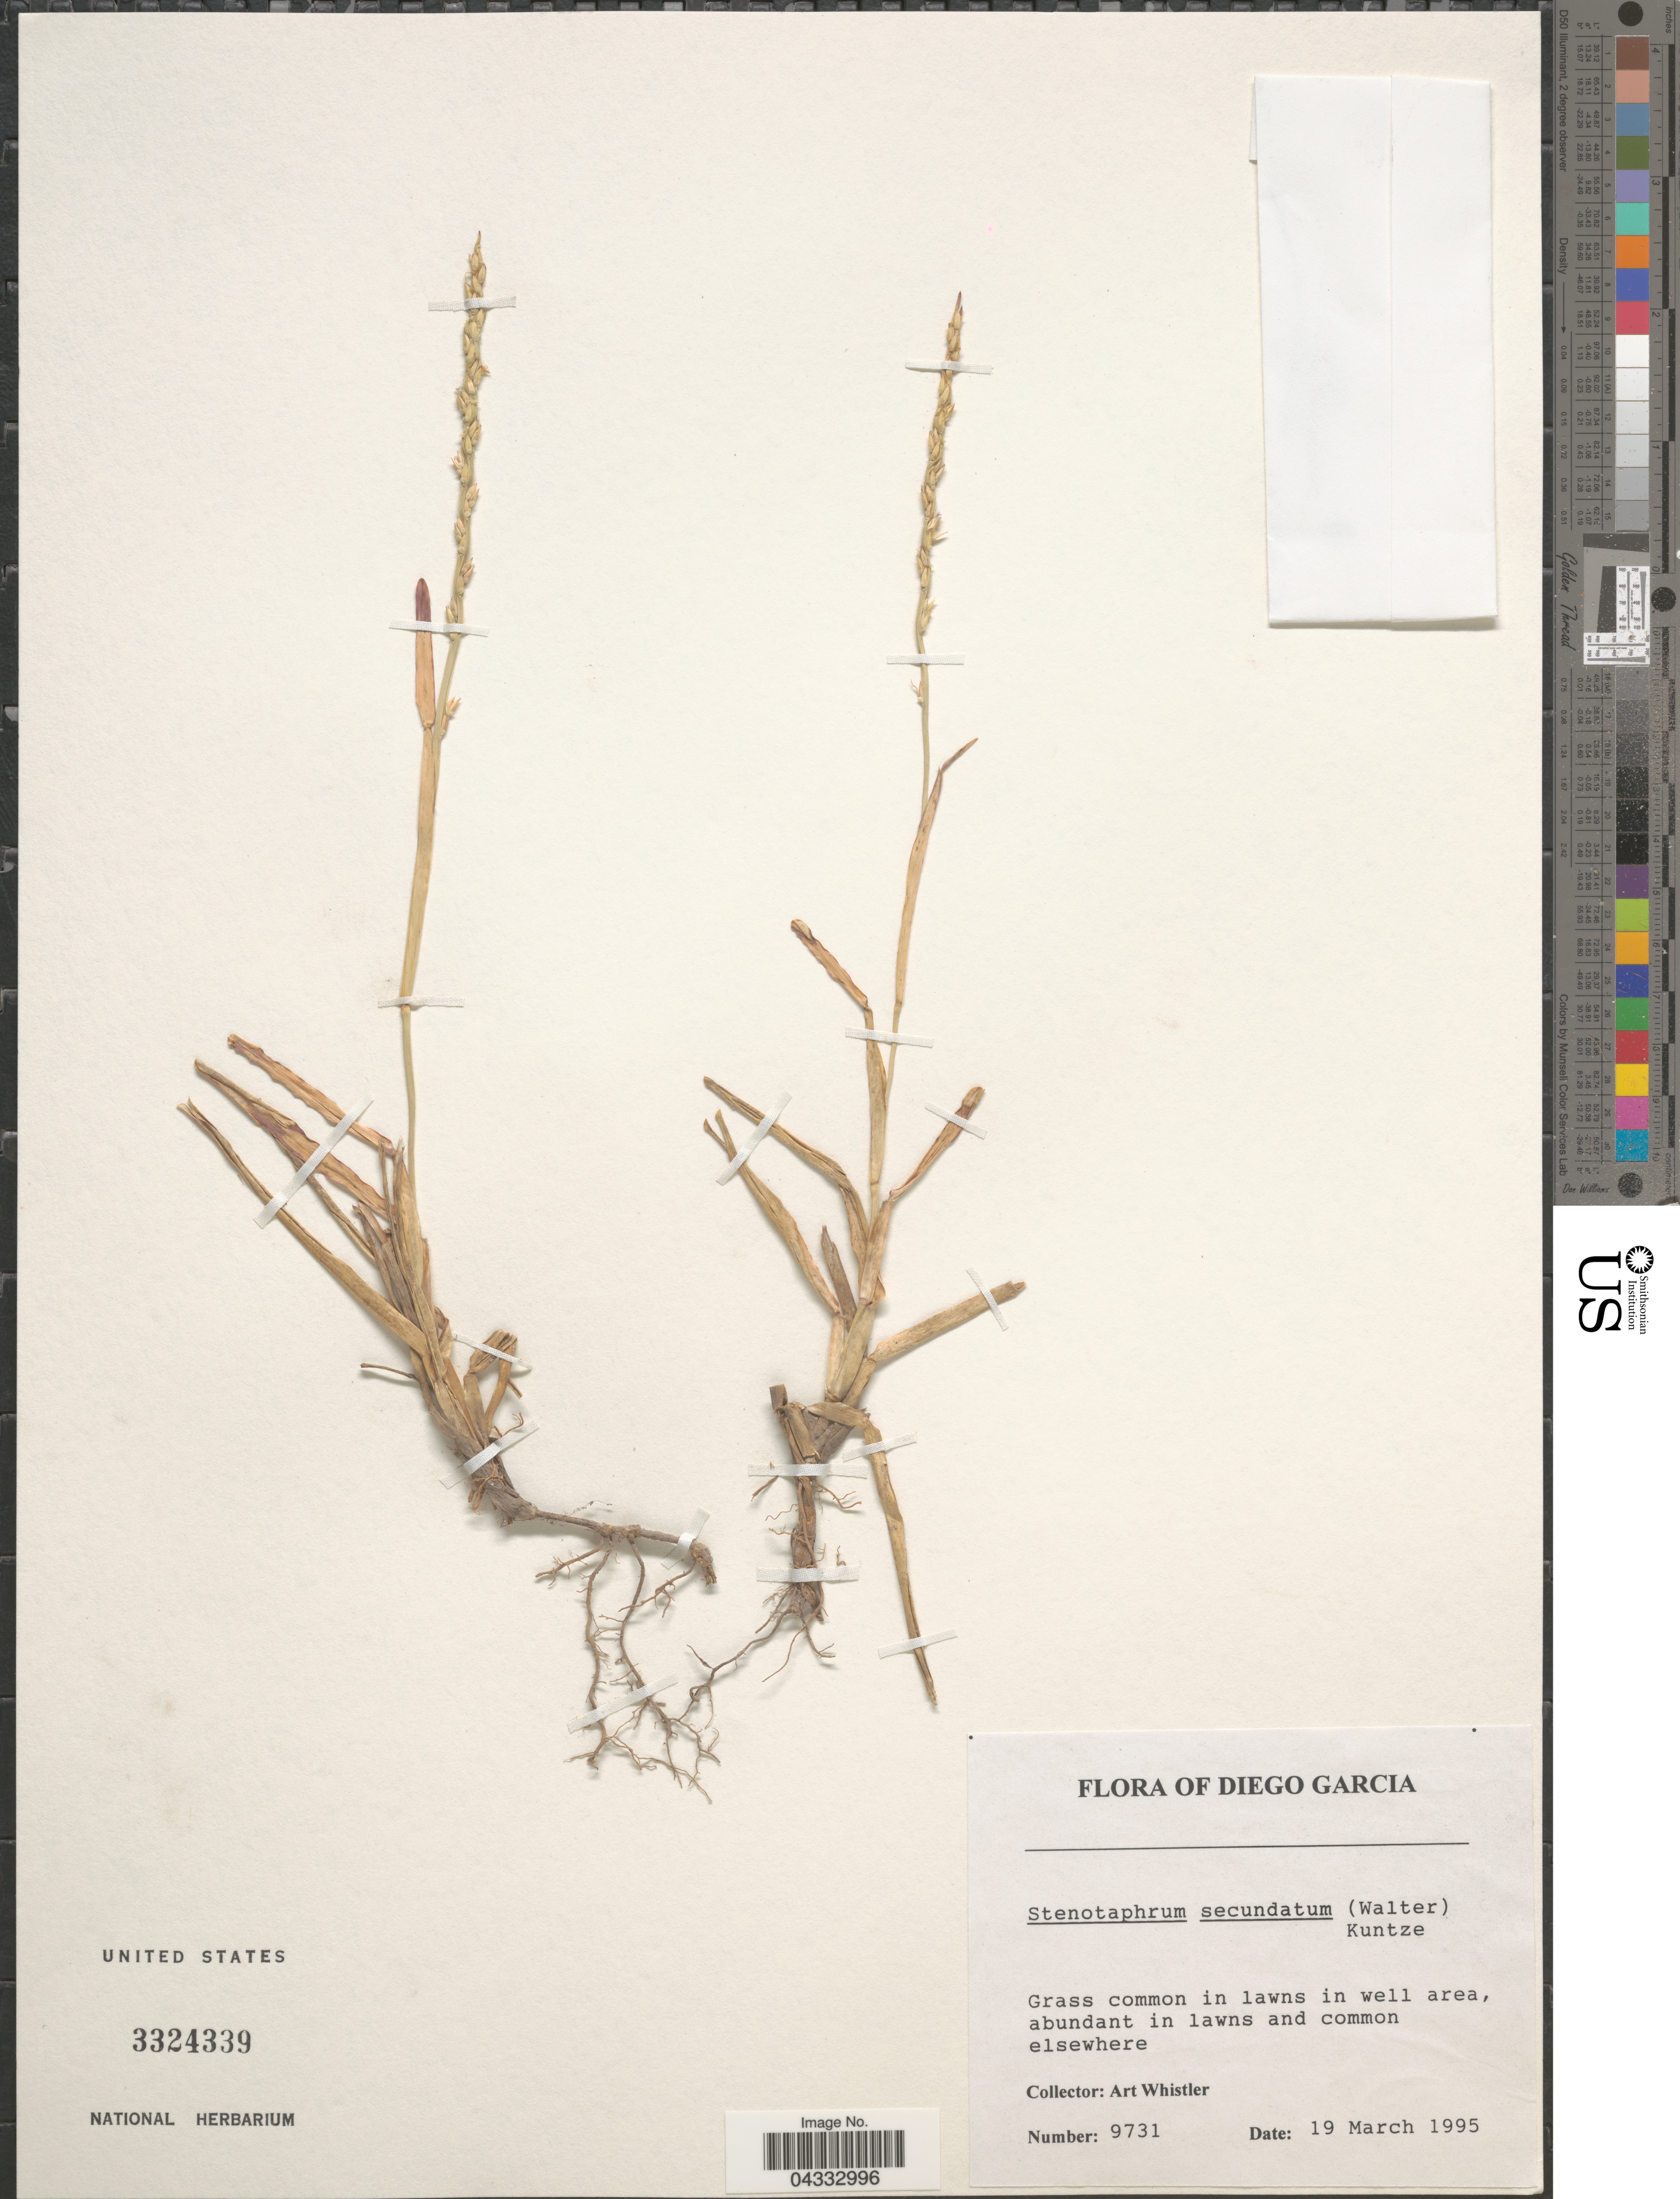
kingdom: Plantae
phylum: Tracheophyta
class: Liliopsida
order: Poales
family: Poaceae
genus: Stenotaphrum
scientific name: Stenotaphrum secundatum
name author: (Walter) Kuntze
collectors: A. Whistler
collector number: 9731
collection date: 1995-03-19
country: British Indian Ocean Territory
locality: Diego Garcia. Grass common in lawns in well area, abundant in lawns and common elsewhere.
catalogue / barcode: US 3324339